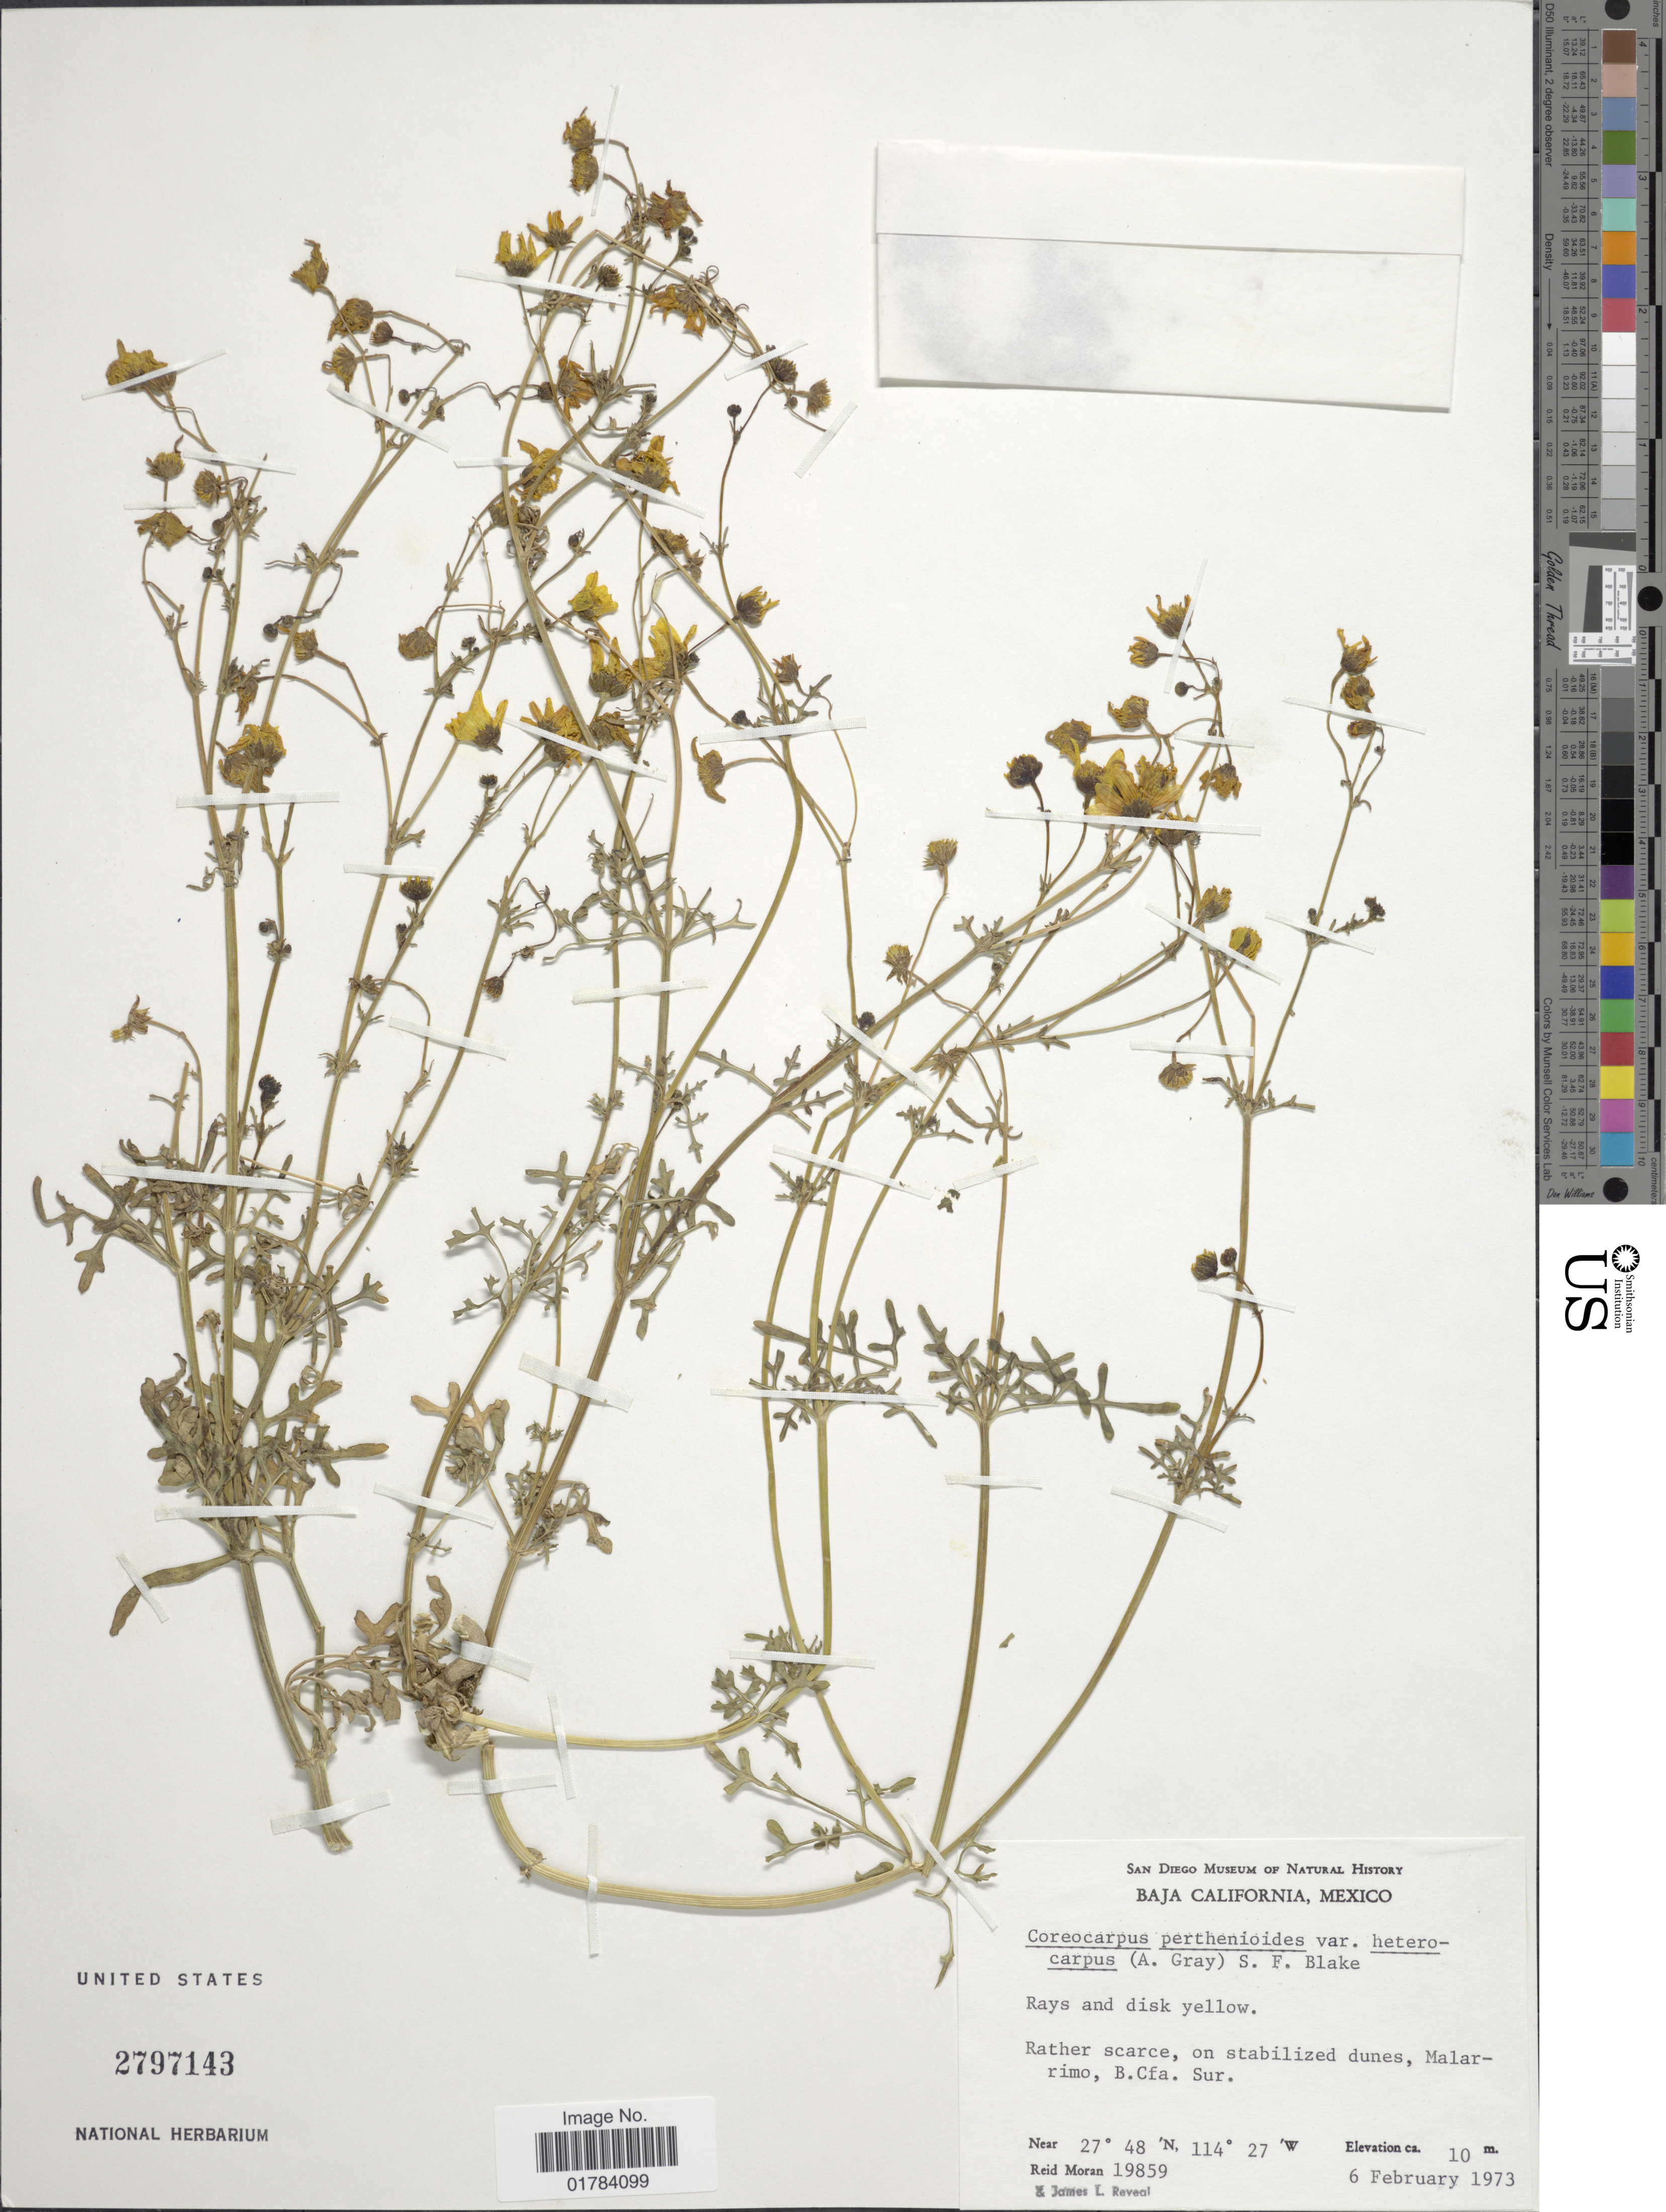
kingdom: Plantae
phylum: Tracheophyta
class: Magnoliopsida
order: Asterales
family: Asteraceae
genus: Coreocarpus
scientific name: Coreocarpus parthenioides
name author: Benth.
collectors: R. V. Moran & J. L. Reveal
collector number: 19859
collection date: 1973-02-06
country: Mexico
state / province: Baja California Sur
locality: Malarimo, B.Cfa,Sur.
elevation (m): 10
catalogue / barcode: US 2797143